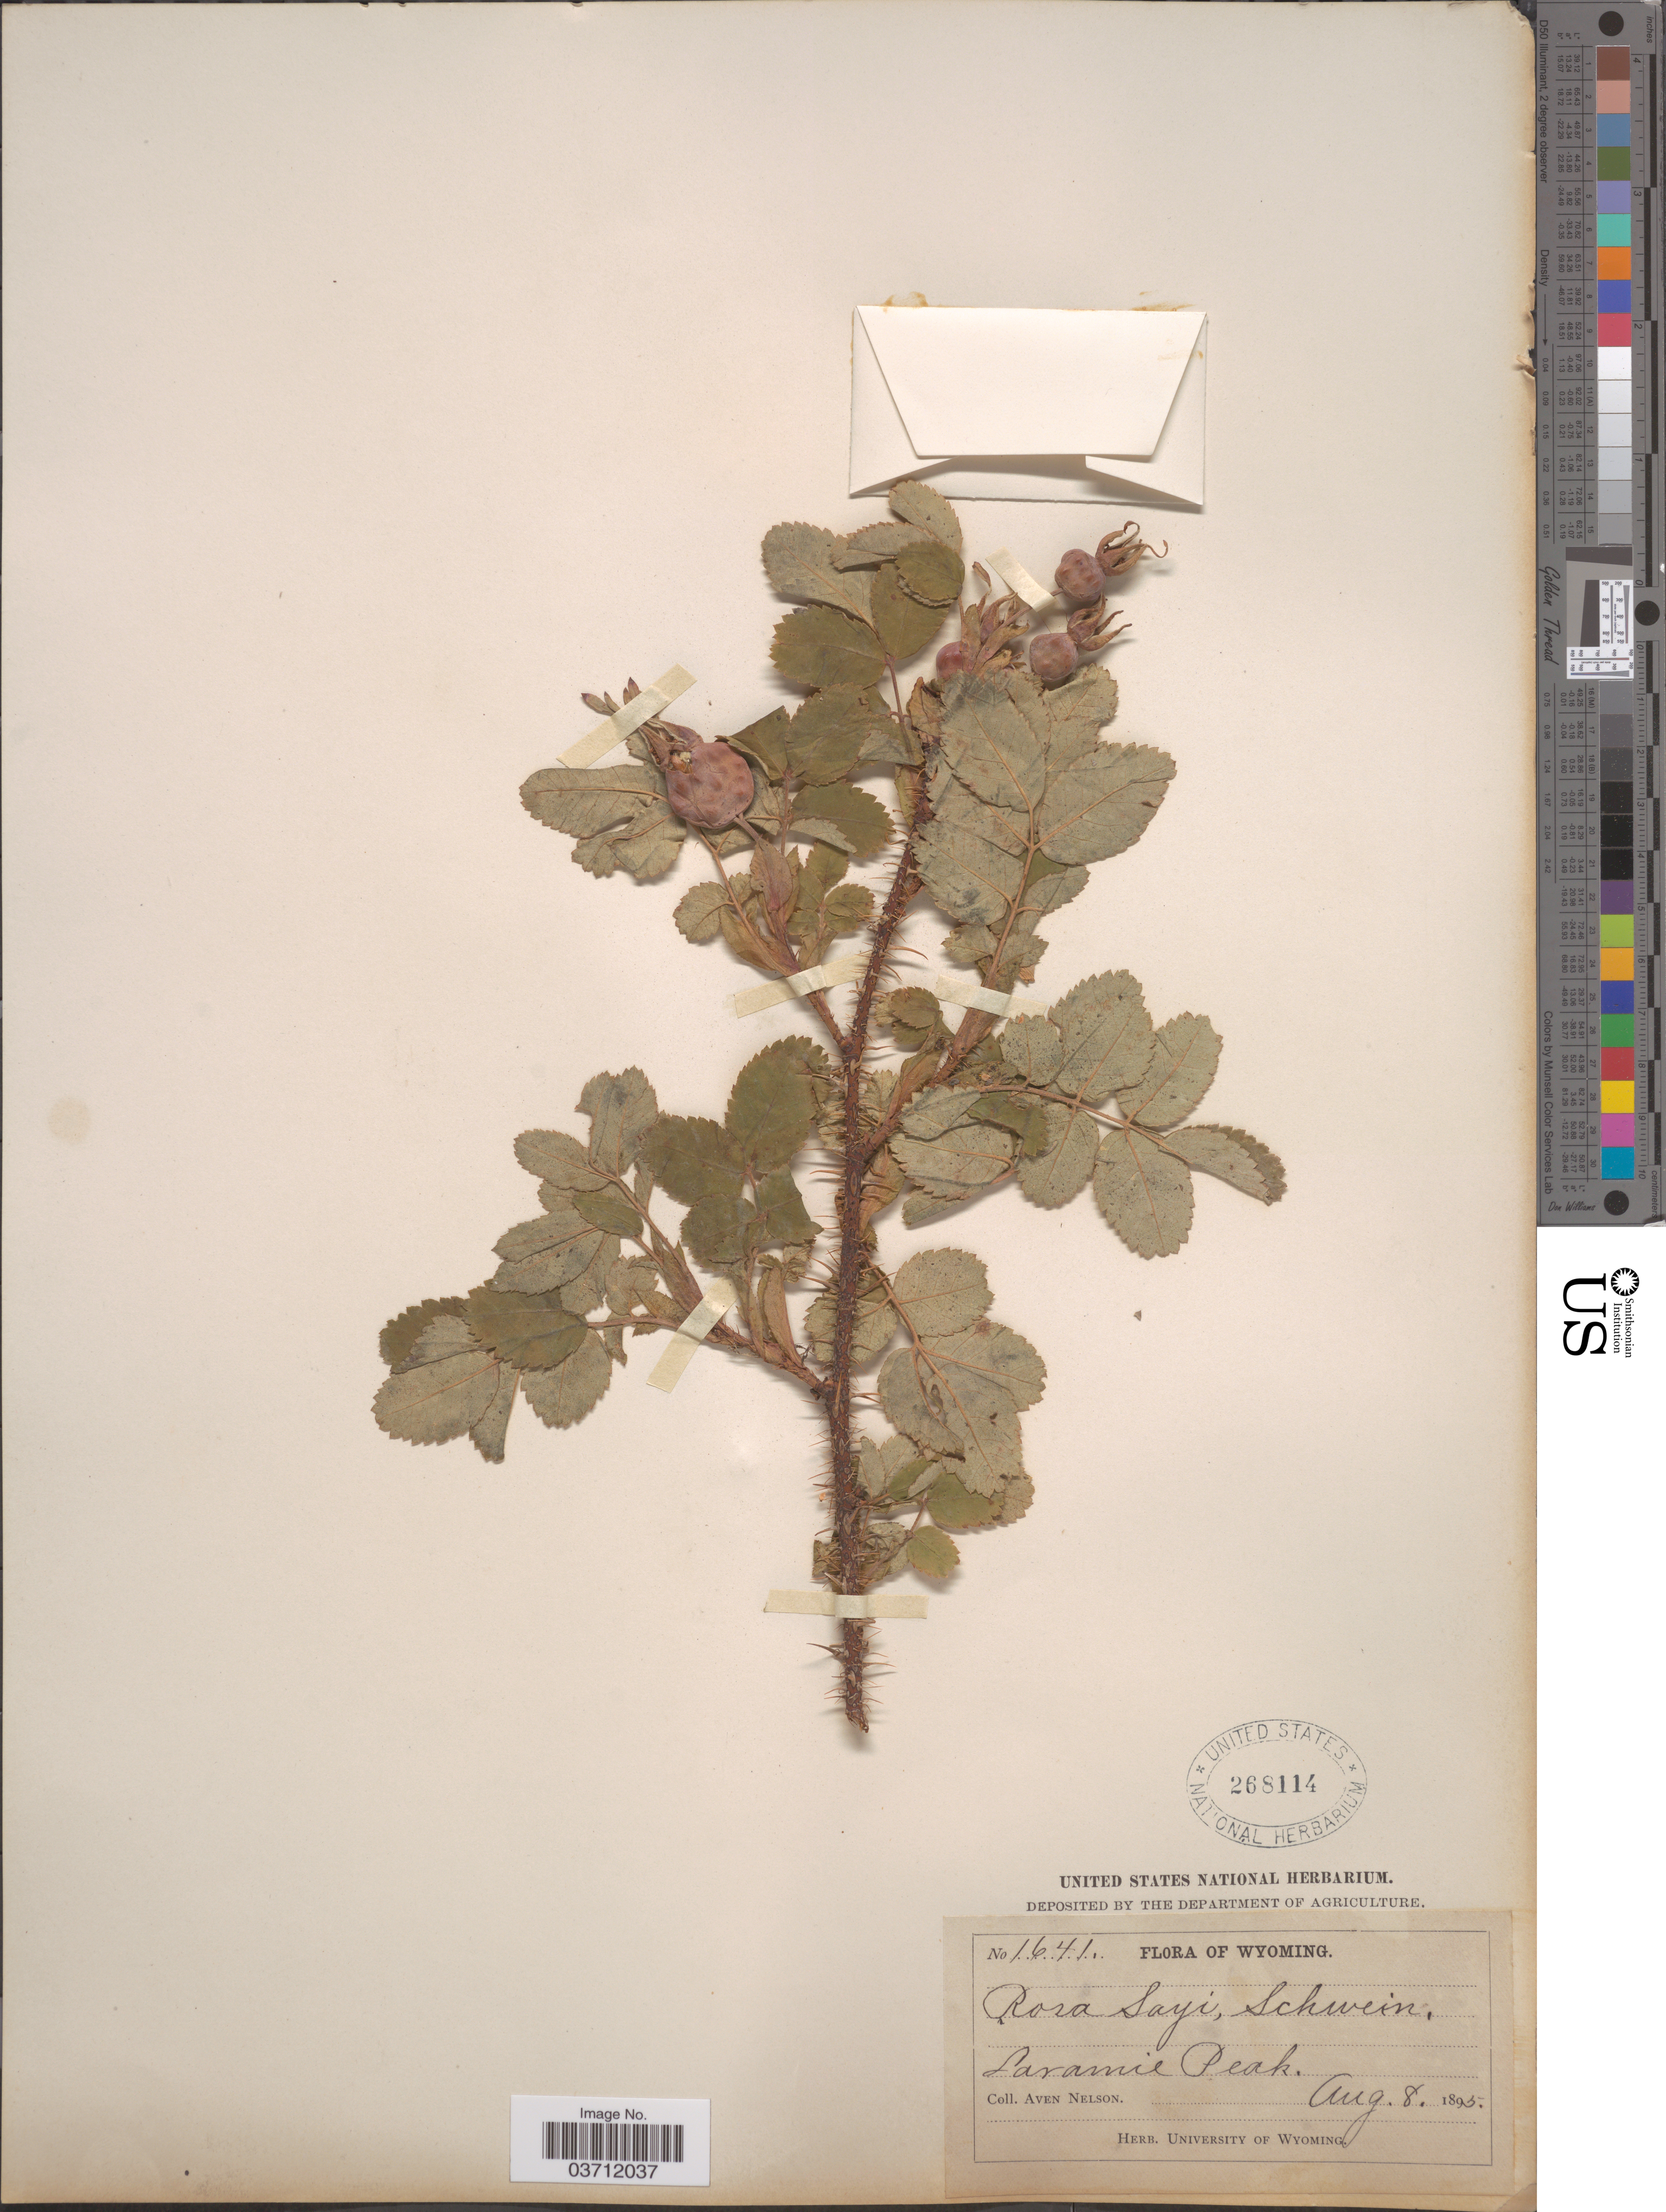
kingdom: Plantae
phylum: Tracheophyta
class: Magnoliopsida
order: Rosales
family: Rosaceae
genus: Rosa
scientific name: Rosa sayi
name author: Schwein.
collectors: A. Nelson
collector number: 1641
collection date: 1895-08-08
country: United States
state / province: Wyoming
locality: Laramie Peak.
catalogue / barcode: US 268114